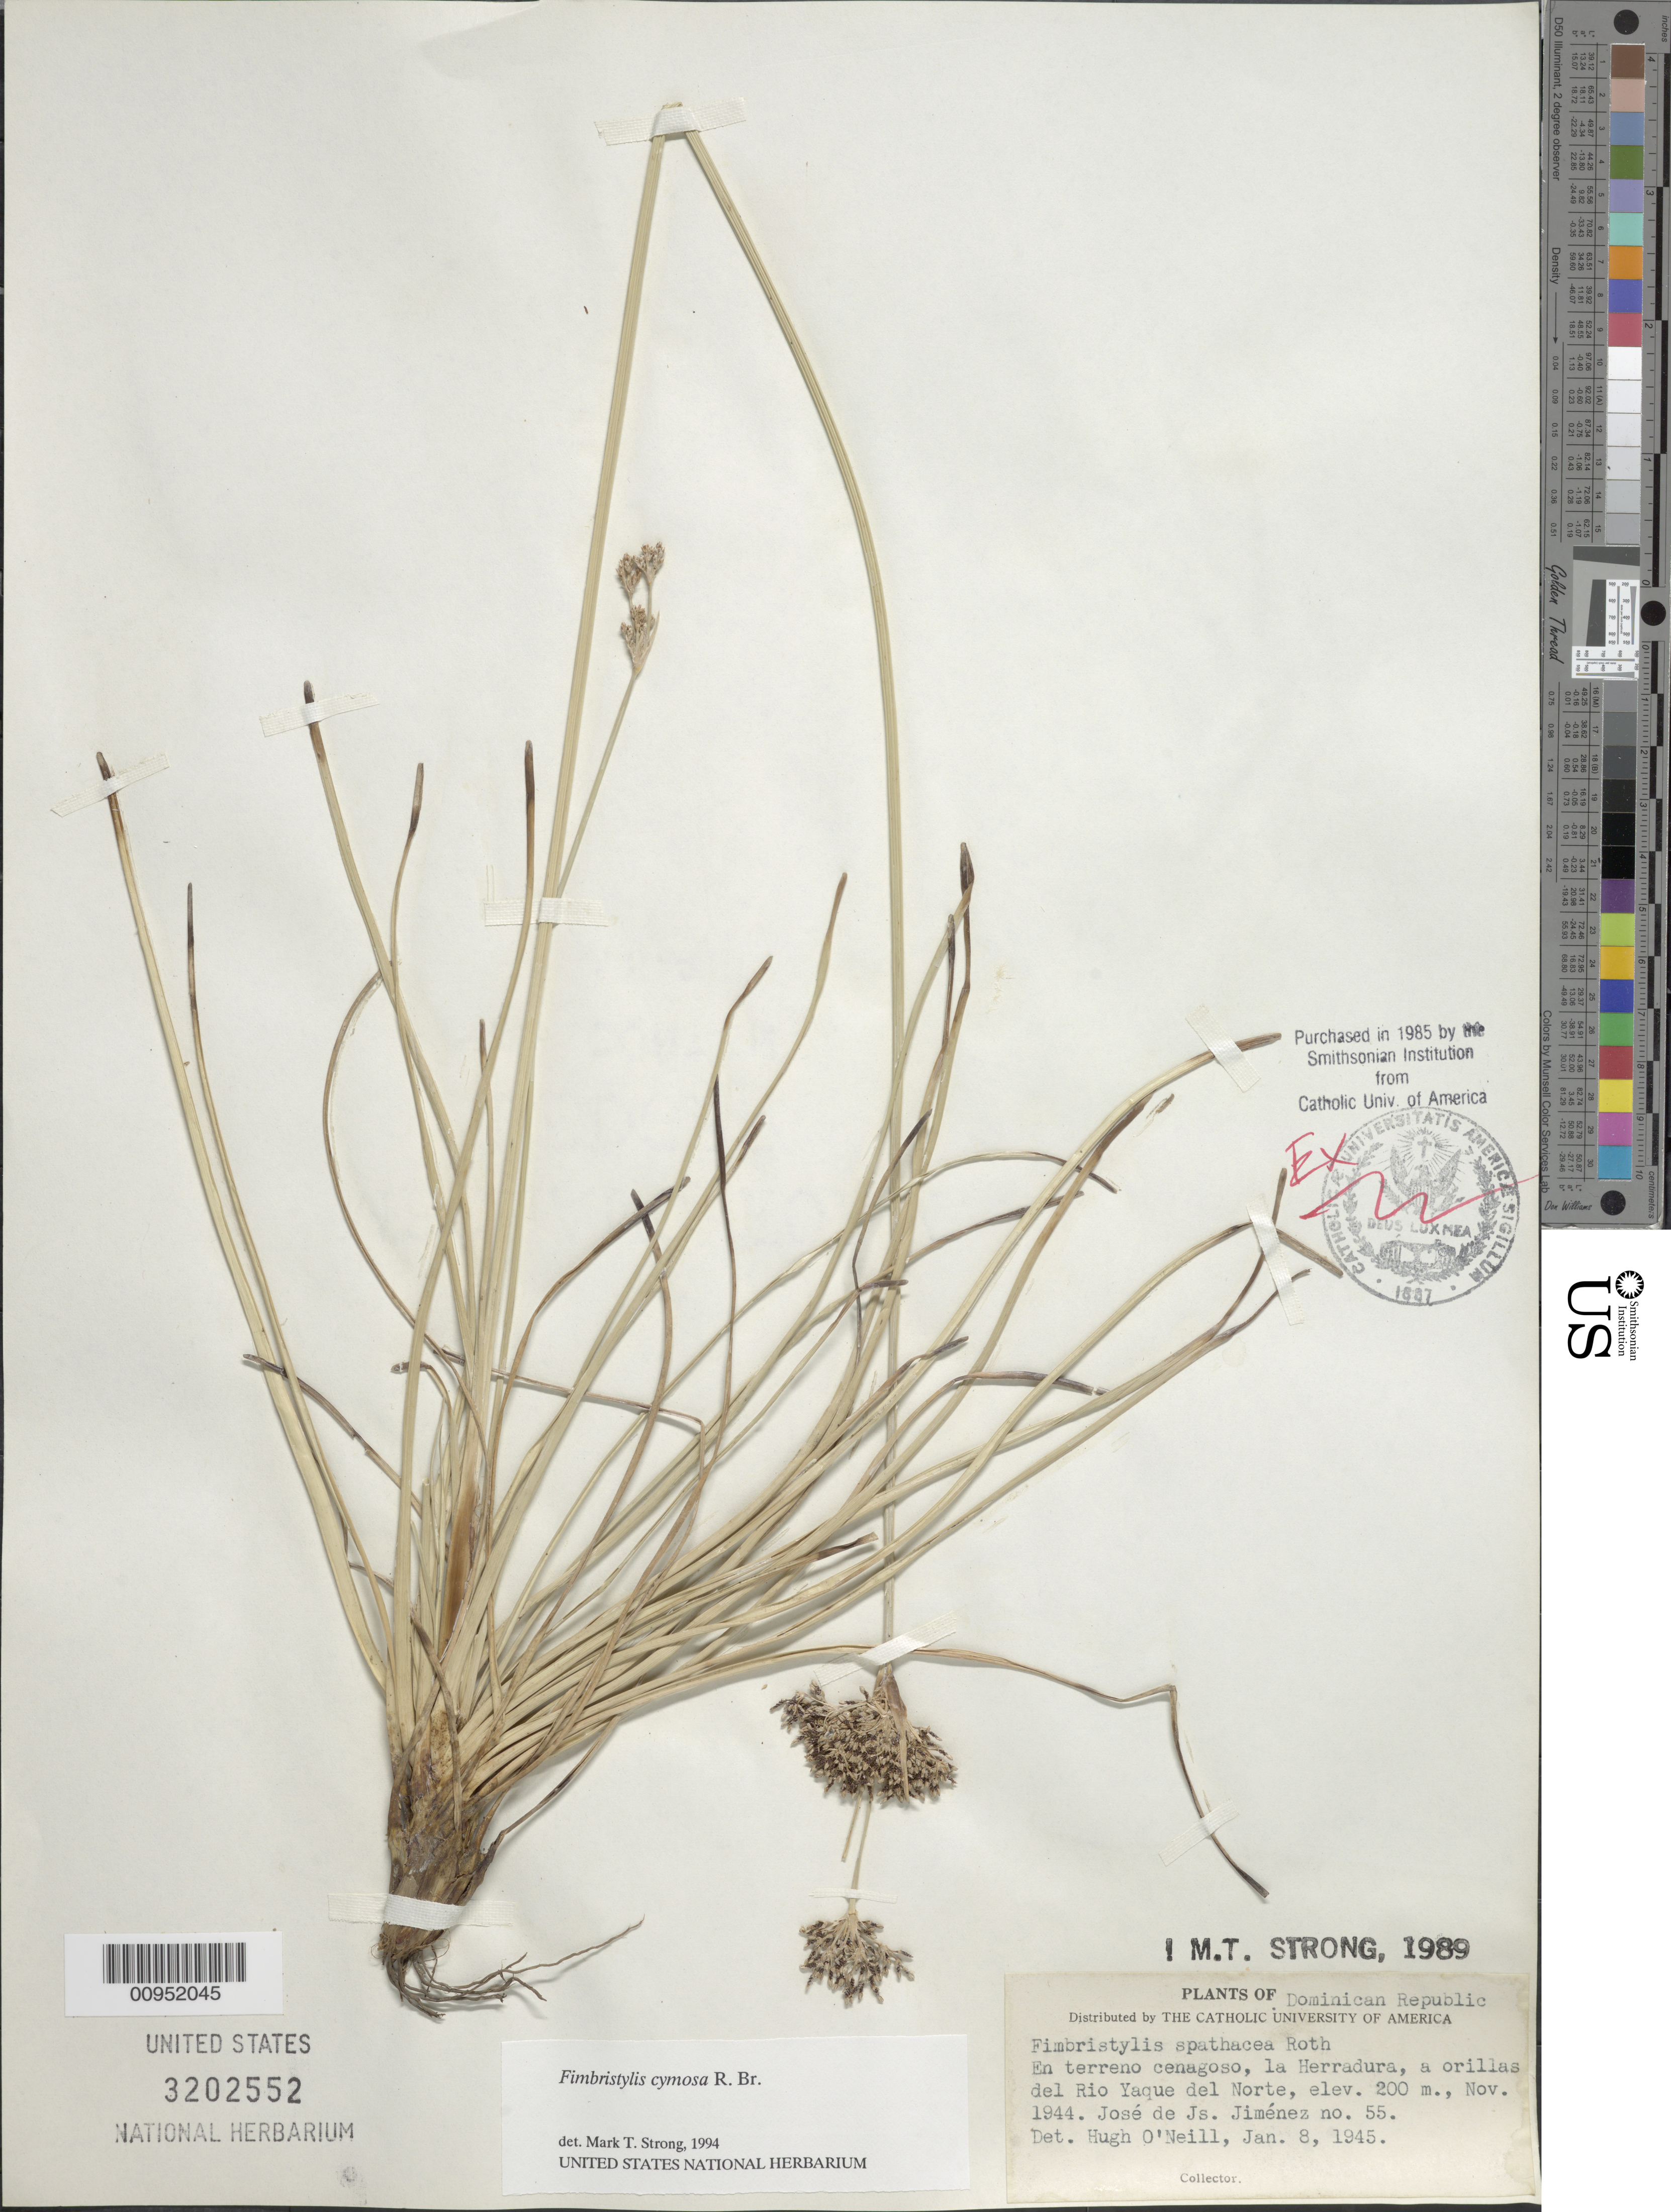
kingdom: Plantae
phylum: Tracheophyta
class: Liliopsida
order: Poales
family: Cyperaceae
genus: Fimbristylis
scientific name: Fimbristylis cymosa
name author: R. Br.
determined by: Strong, M. T., (US), Smithsonian Institution - National Museum of Natural History (UNITED STATES)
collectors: J. J. Jiménez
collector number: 55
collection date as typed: Nov 1944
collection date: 1944-11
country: Dominican Republic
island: Hispaniola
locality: la Herradura, a orillas del Rio Yaque del Norte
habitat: En terreno cenagoso, orillas del rio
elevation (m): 200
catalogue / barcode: US 3202552